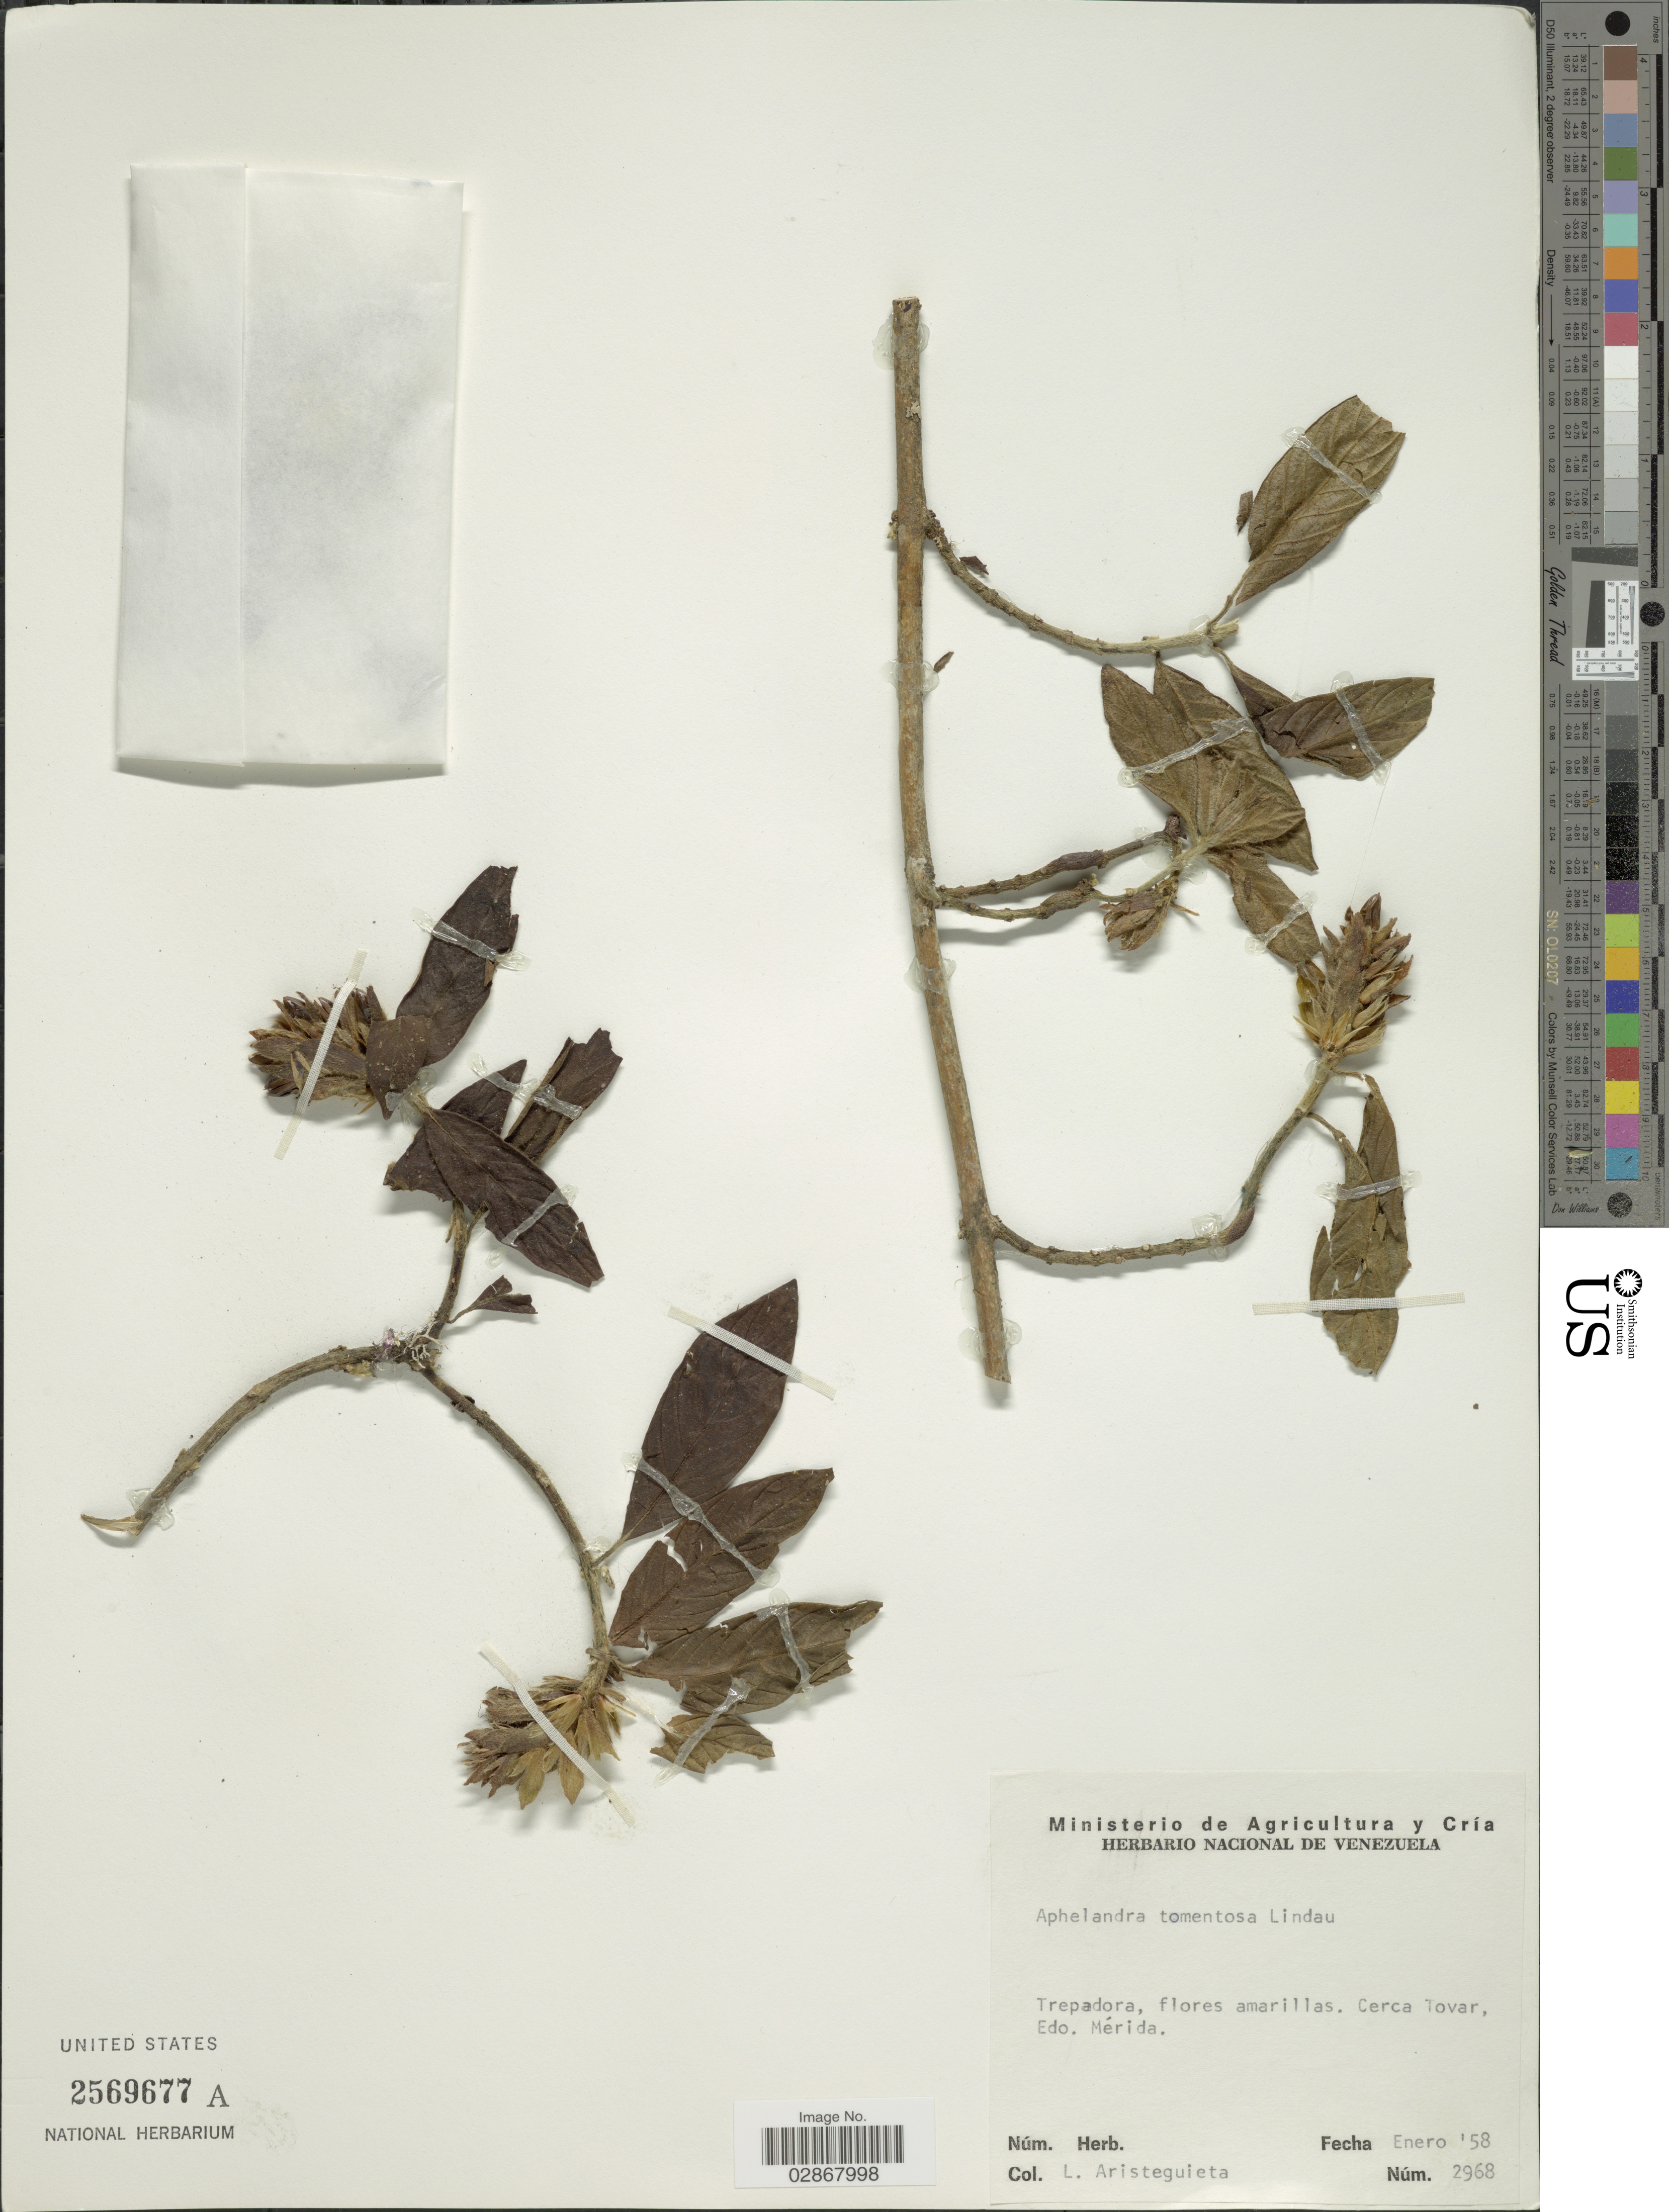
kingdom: Plantae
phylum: Tracheophyta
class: Magnoliopsida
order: Lamiales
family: Acanthaceae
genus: Aphelandra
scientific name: Aphelandra tomentosa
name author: Lindau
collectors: L. Aristeguieta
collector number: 2968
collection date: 1958-01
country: Venezuela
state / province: Mérida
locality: Trepadora. Cerca Tovar.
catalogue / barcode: US 2569677A